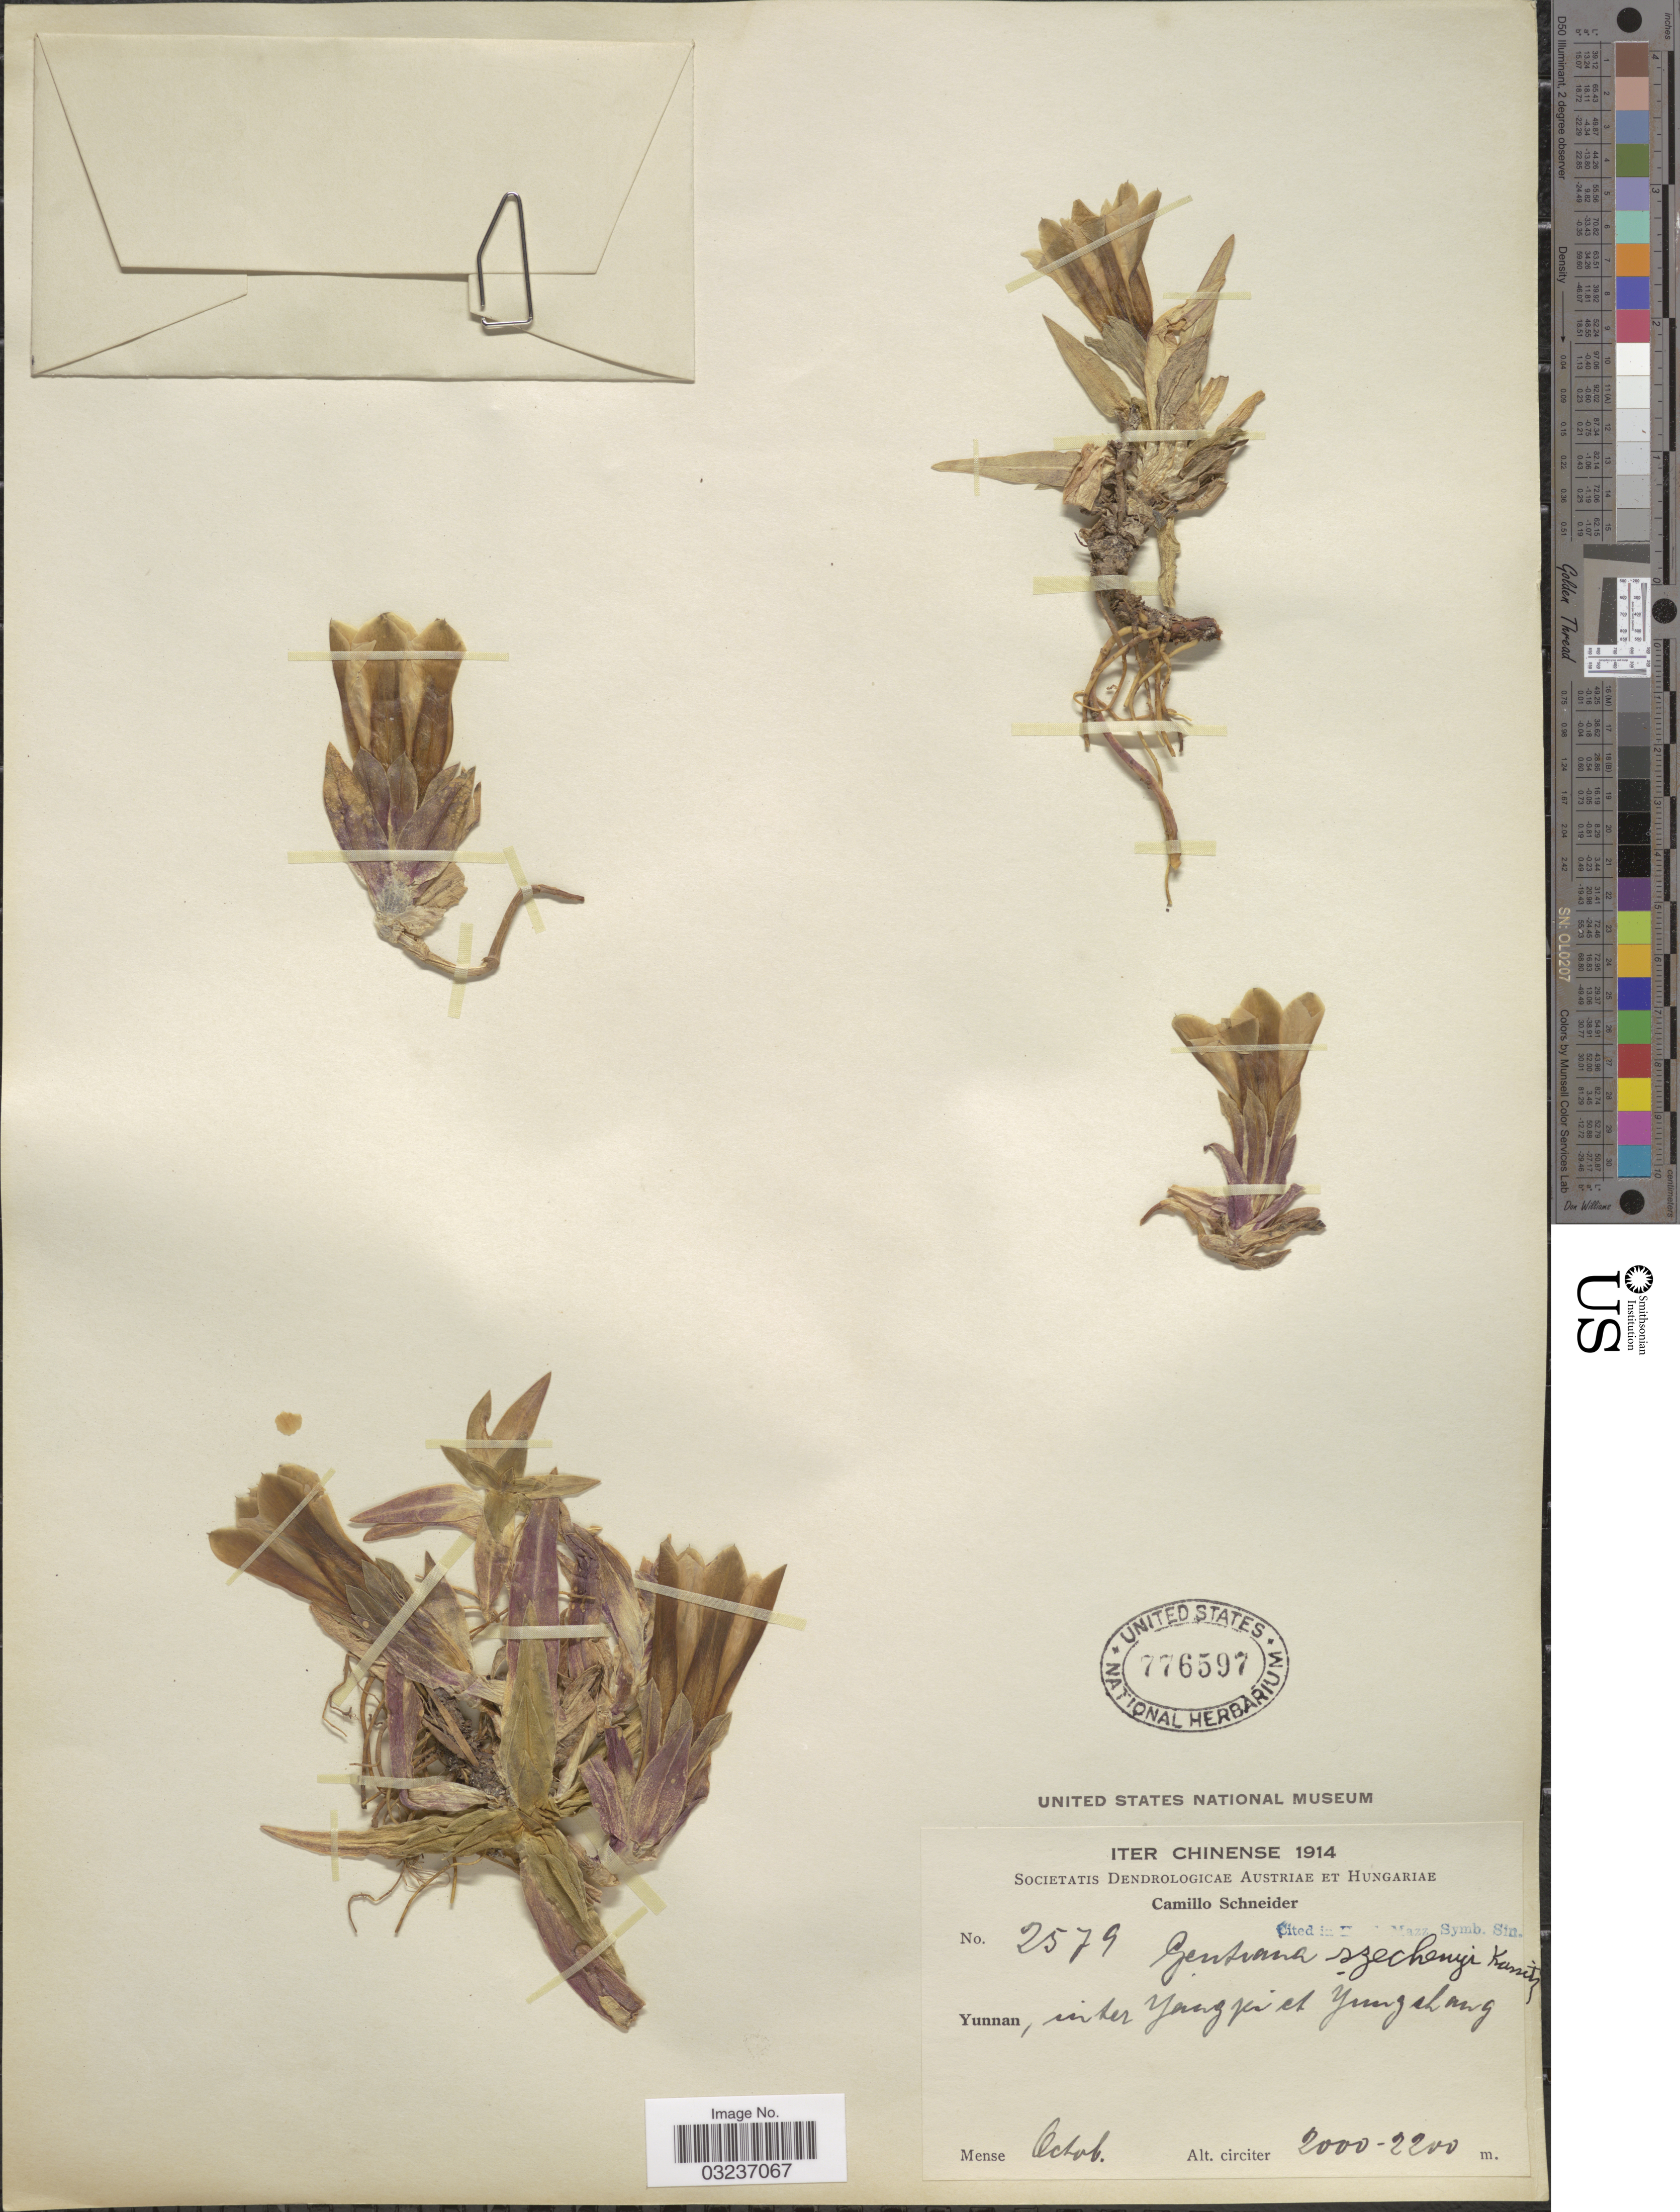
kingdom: Plantae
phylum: Tracheophyta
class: Magnoliopsida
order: Gentianales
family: Gentianaceae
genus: Gentiana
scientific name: Gentiana szechenyii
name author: Kanitz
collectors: C. K. Schneider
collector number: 2579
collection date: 1914-10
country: China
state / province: Yunnan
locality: Yunnan, inter Yangpi [interpreted] et Yungshang.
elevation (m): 2000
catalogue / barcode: US 776597